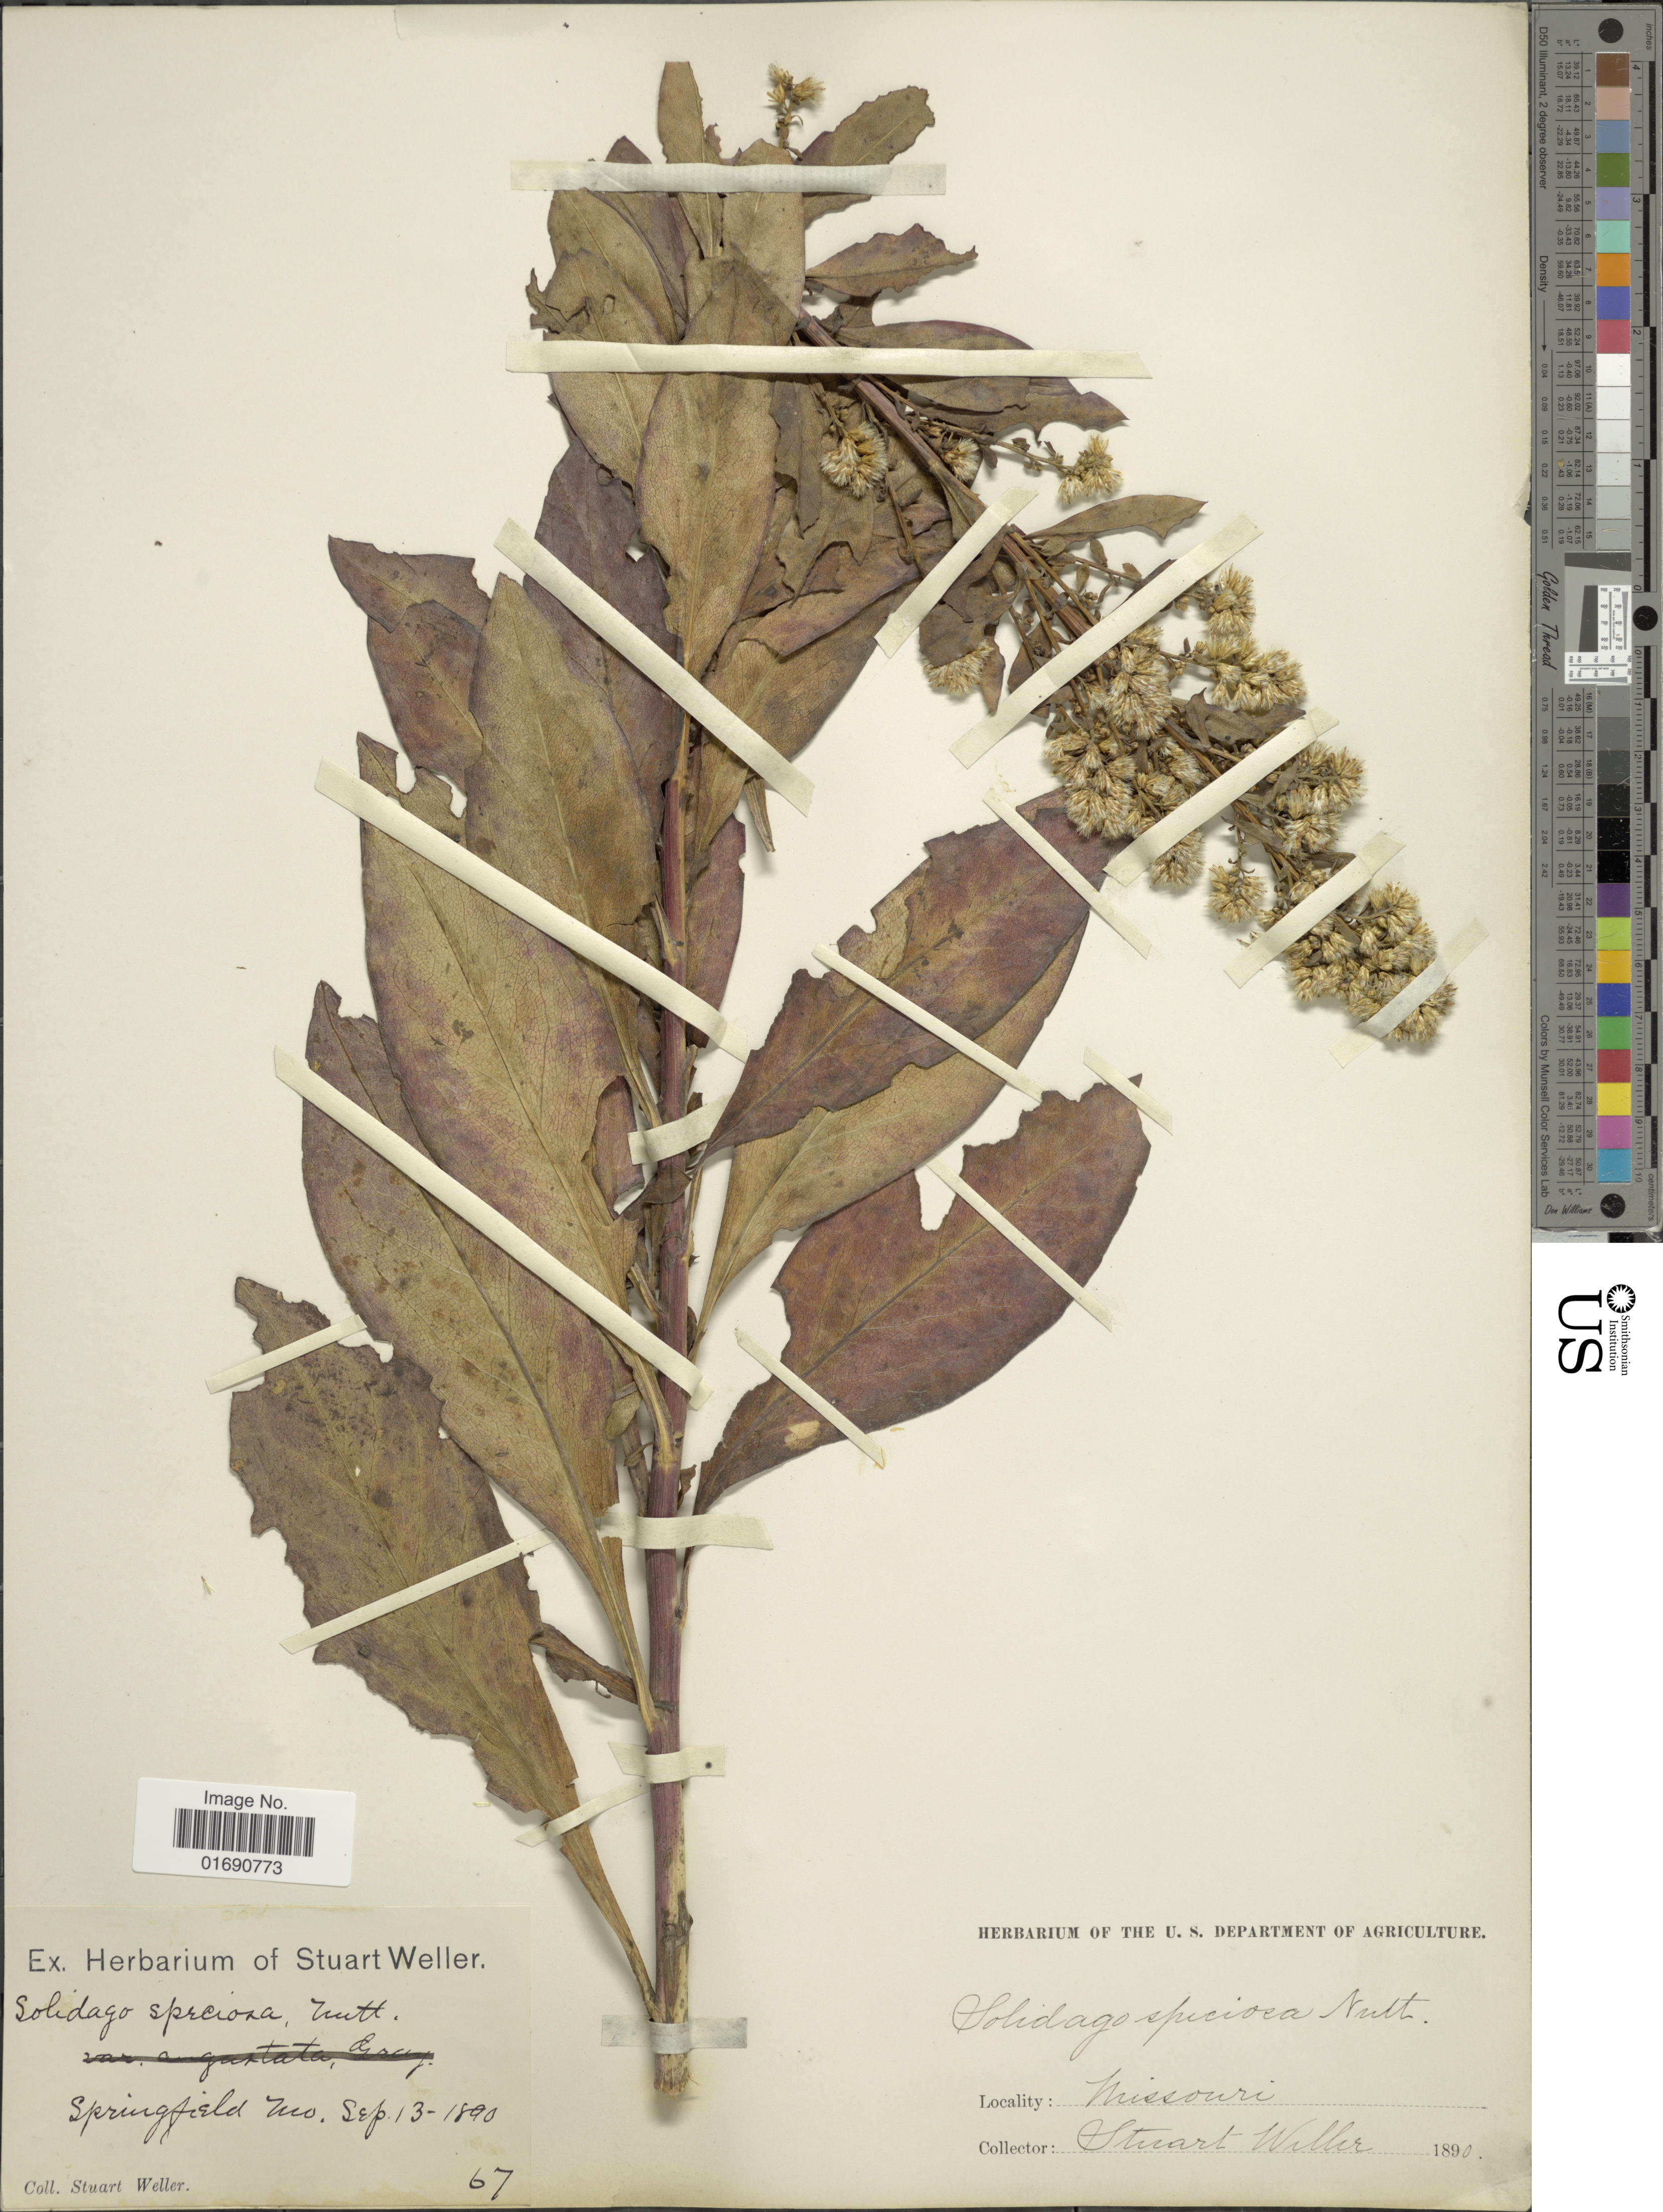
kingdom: Plantae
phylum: Tracheophyta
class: Magnoliopsida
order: Asterales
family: Asteraceae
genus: Solidago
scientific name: Solidago speciosa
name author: Nutt.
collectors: S. Weller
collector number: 67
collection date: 1890-09-13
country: United States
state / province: Missouri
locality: Springfield, Mo